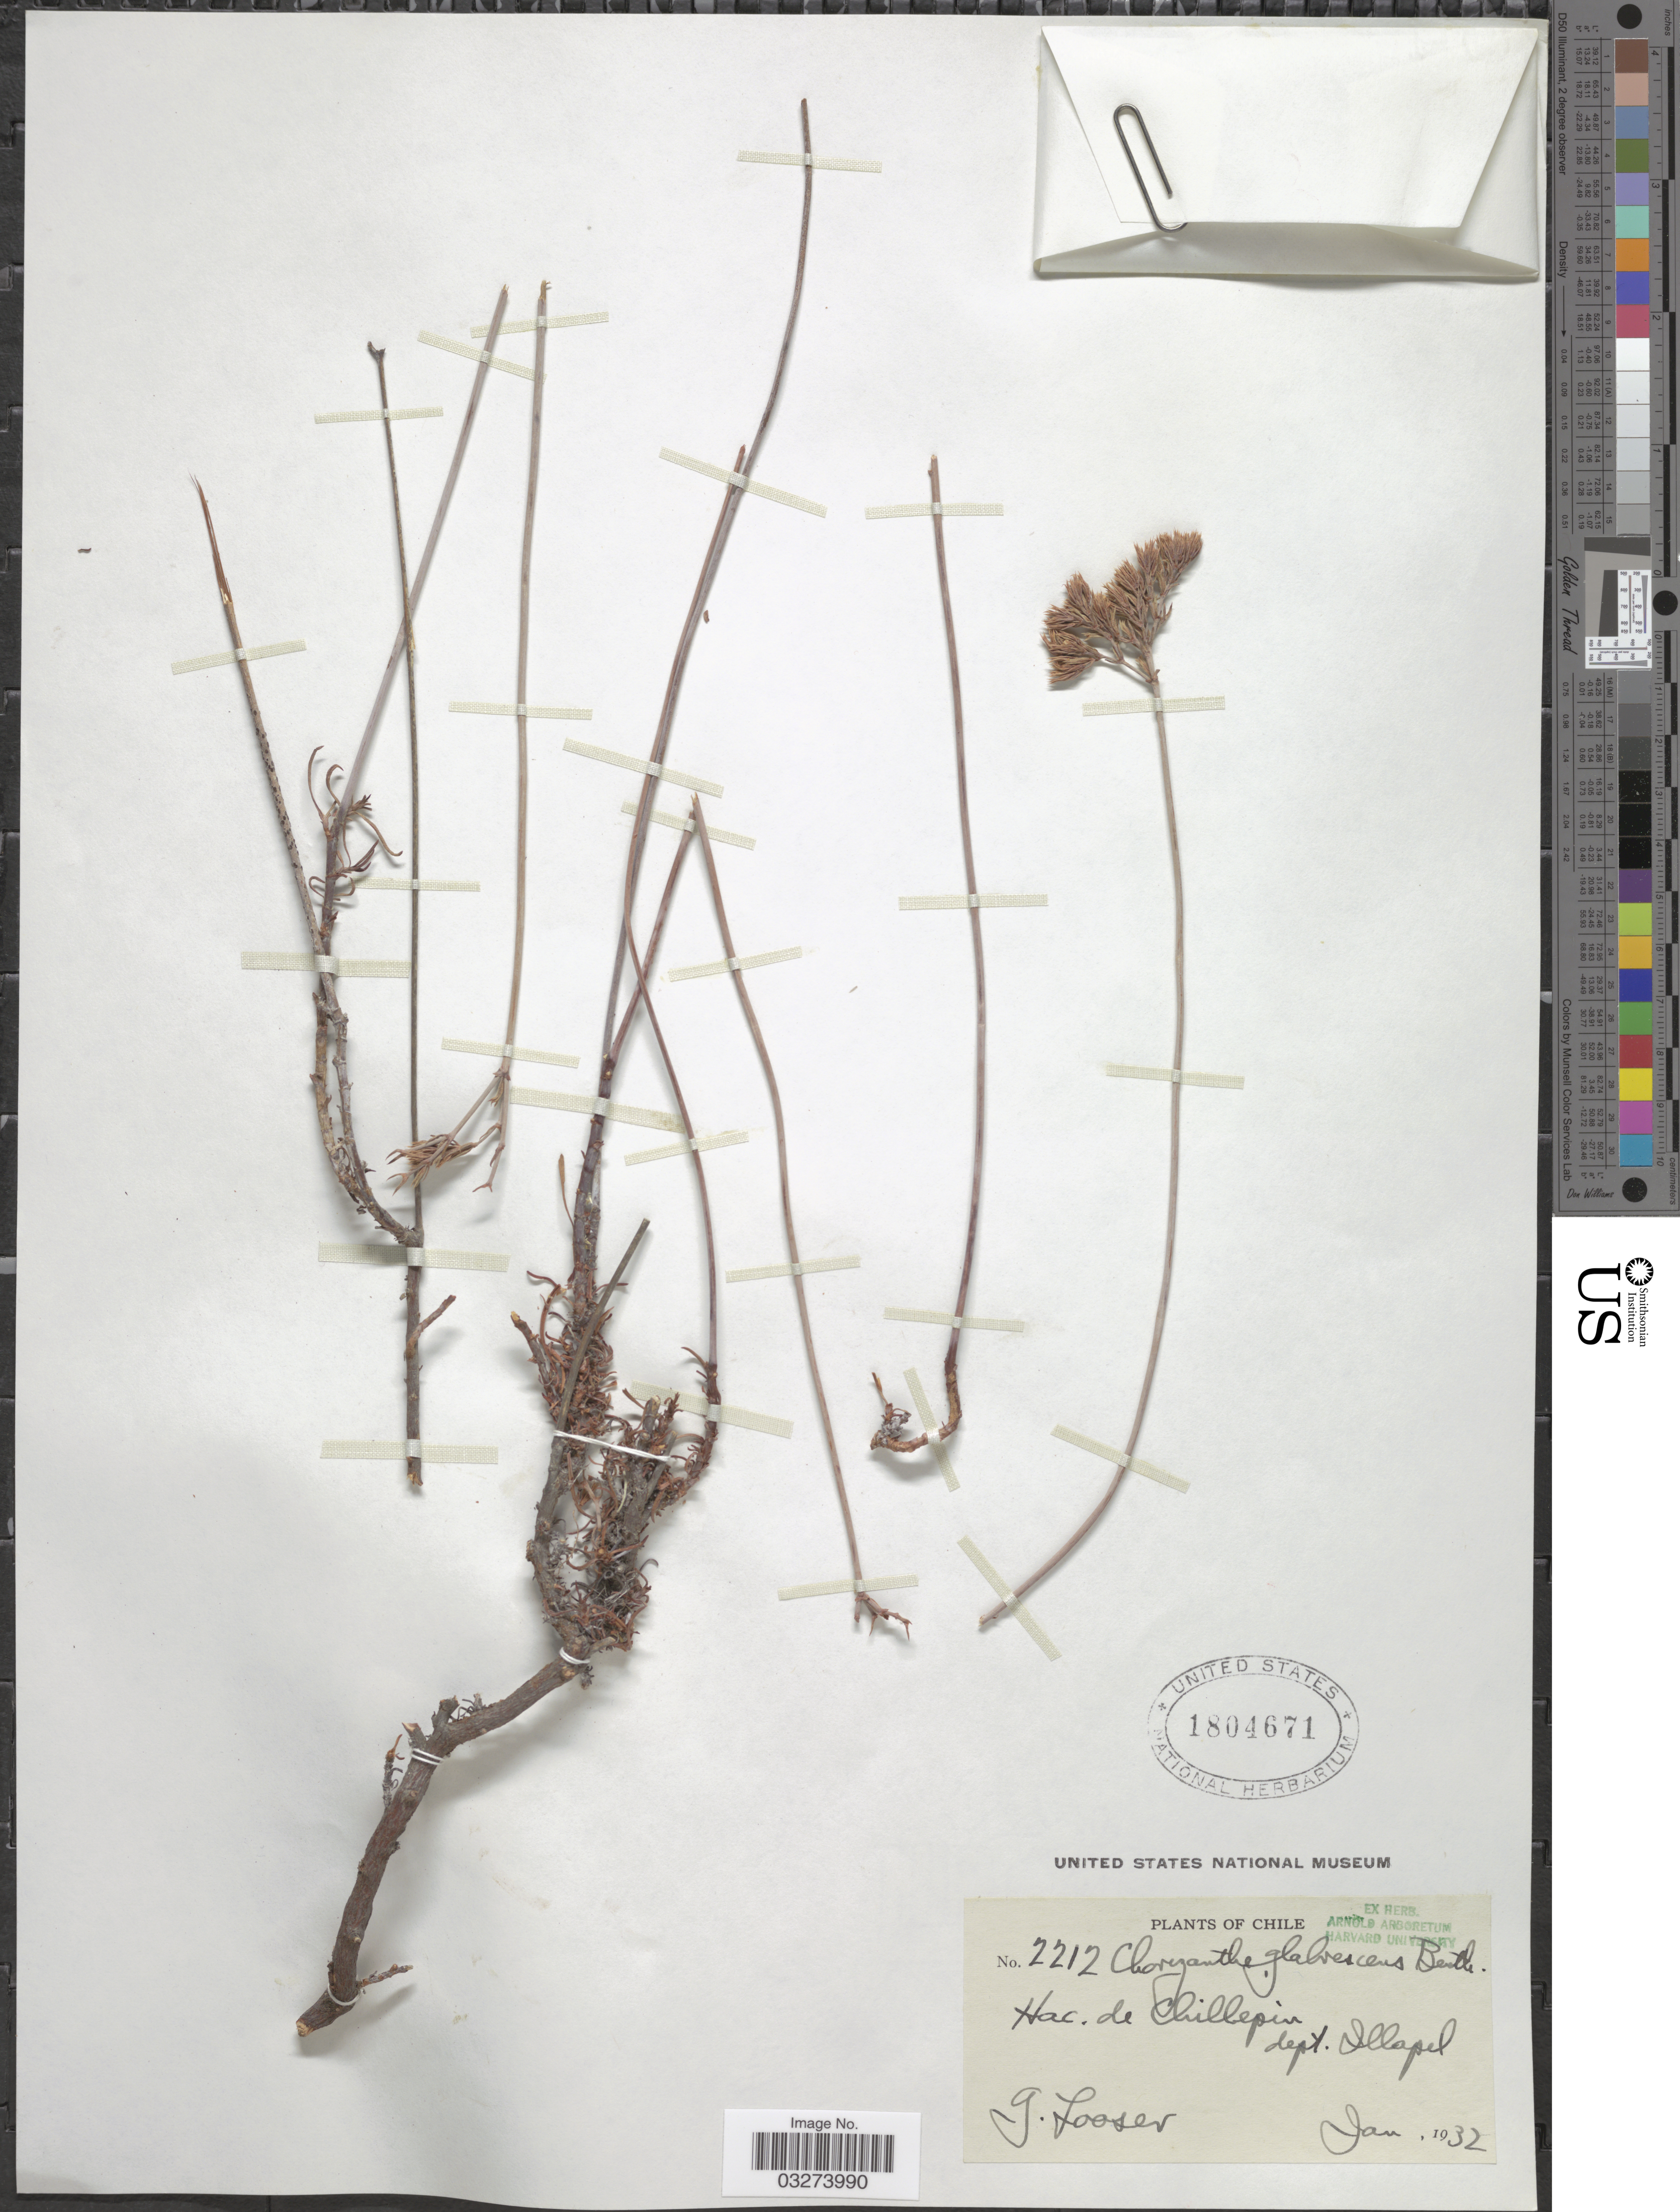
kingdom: Plantae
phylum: Tracheophyta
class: Magnoliopsida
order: Caryophyllales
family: Polygonaceae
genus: Chorizanthe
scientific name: Chorizanthe glabrescens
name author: Benth.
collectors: G. Looser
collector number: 2212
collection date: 1932-01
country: Chile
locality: Hac. de Chillepin, dept. Illapel.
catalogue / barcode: US 1804671